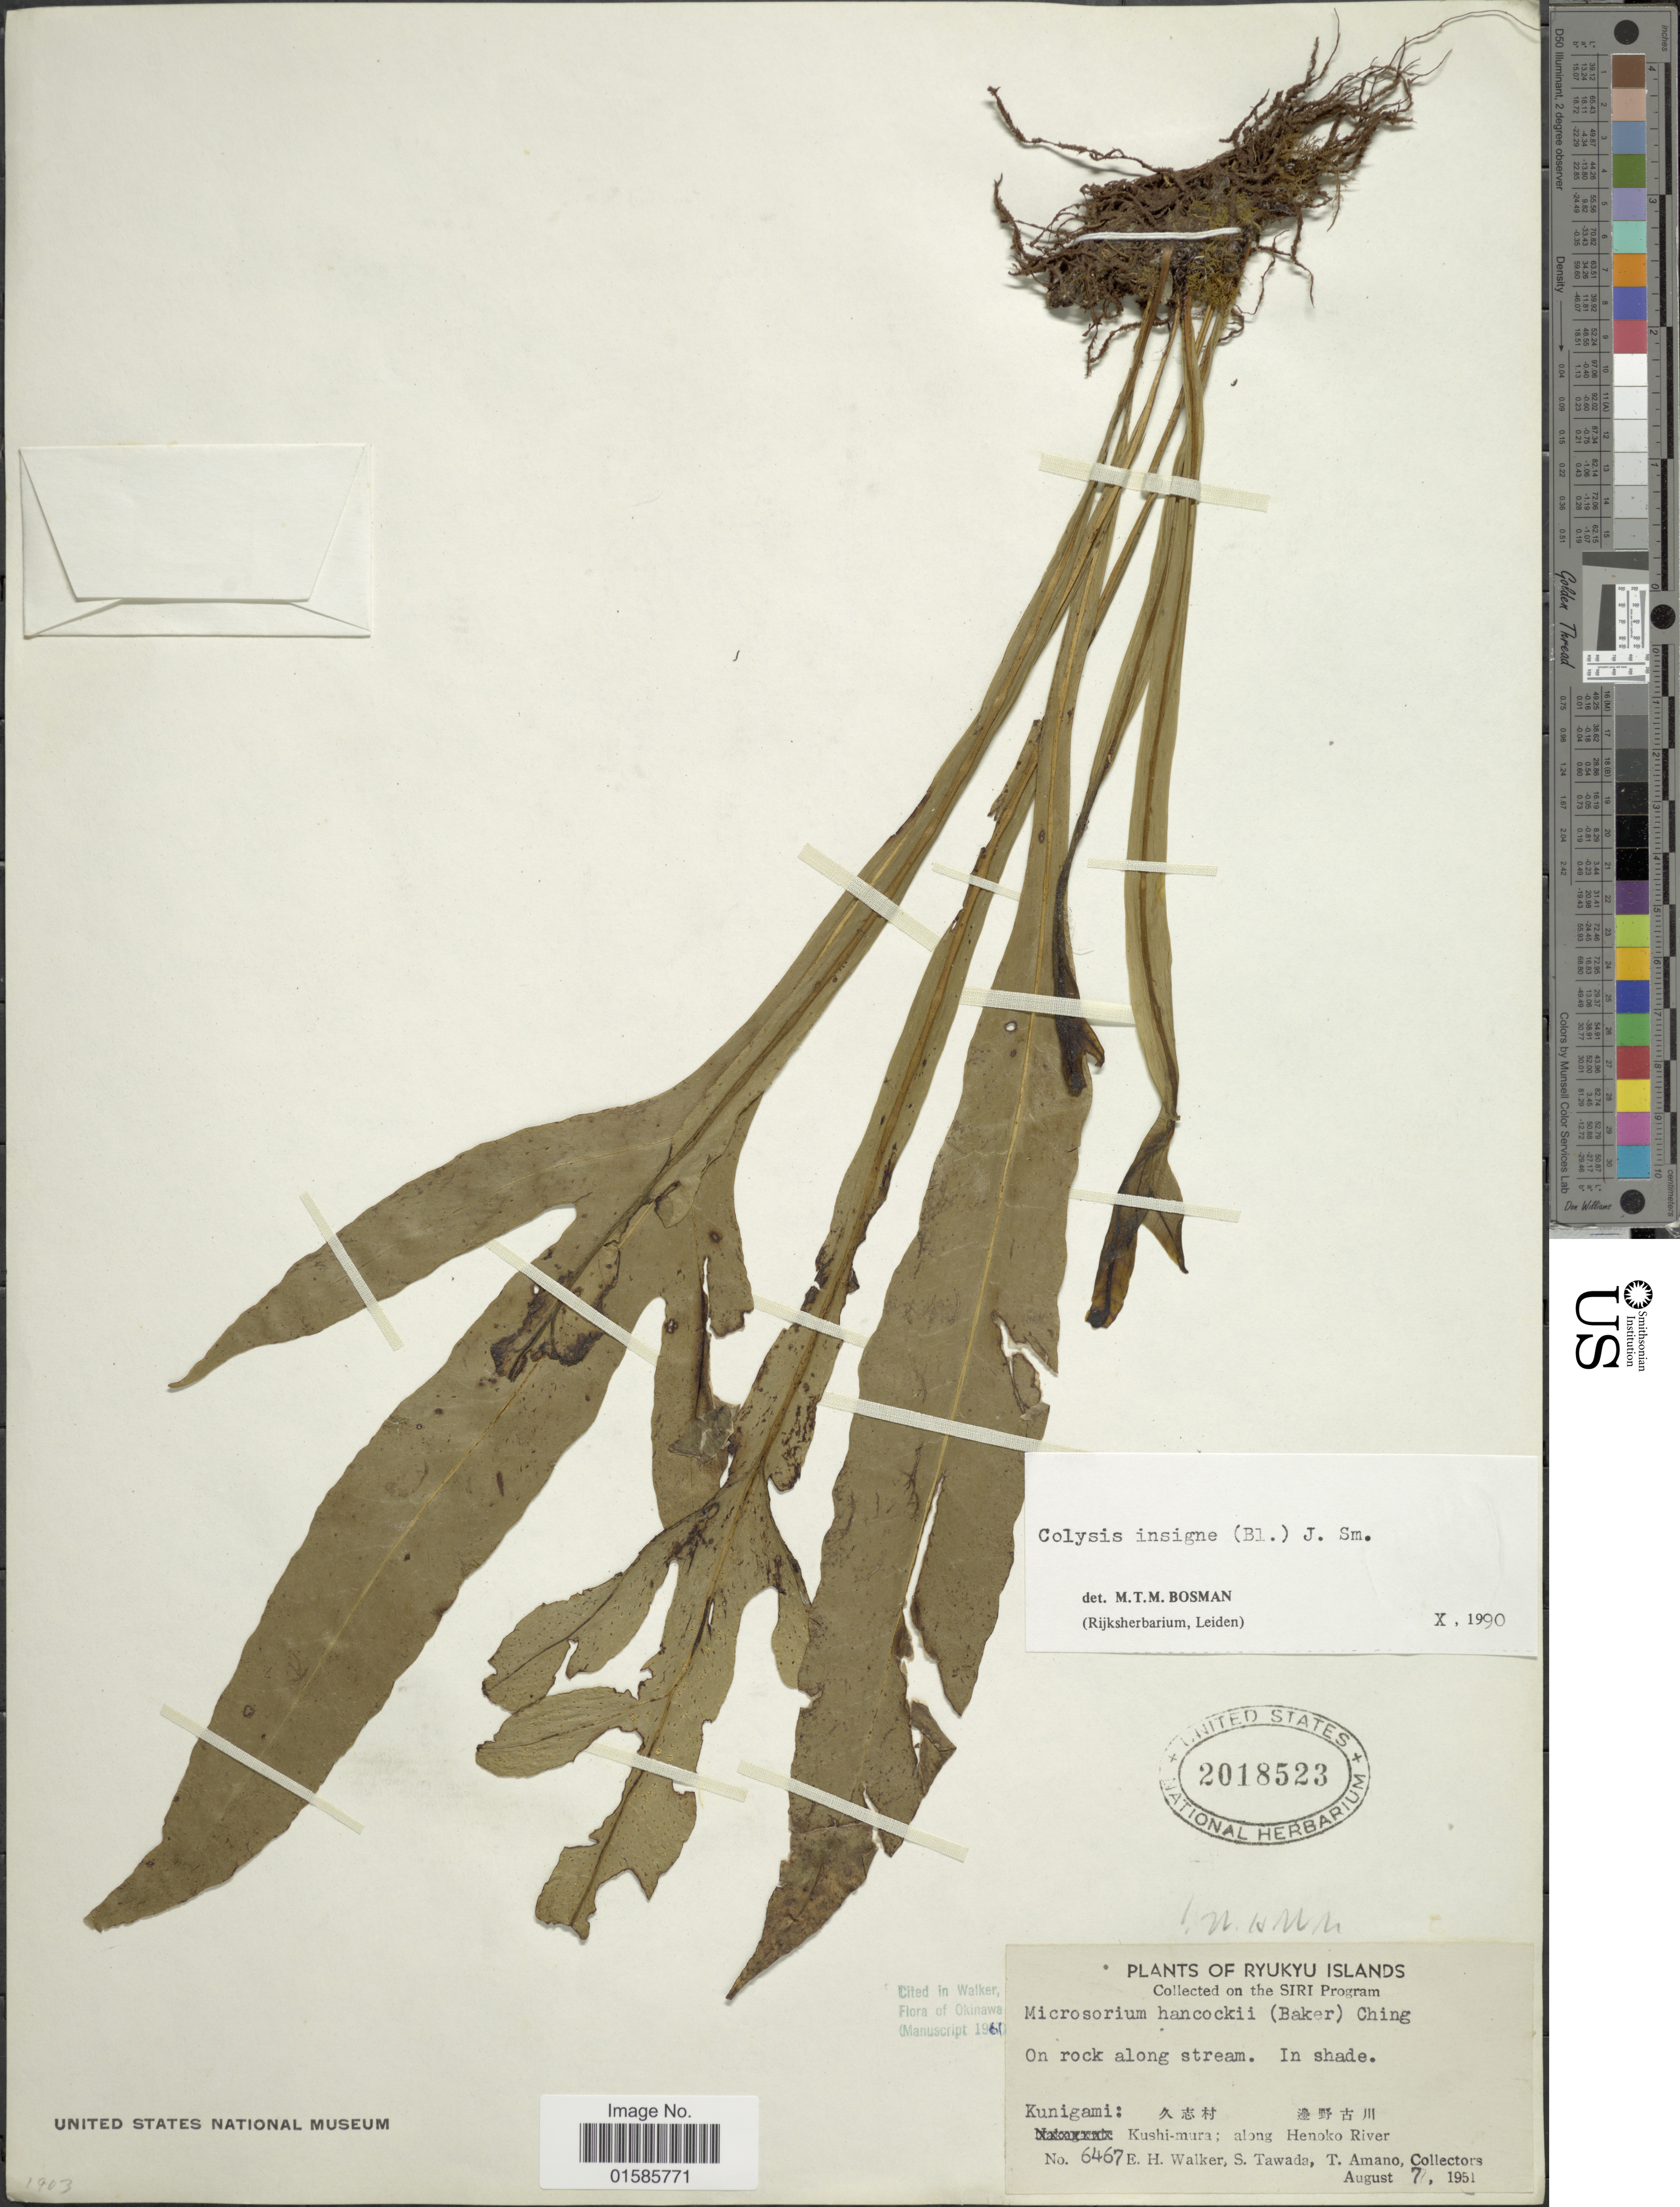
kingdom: Plantae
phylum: Tracheophyta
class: Polypodiopsida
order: Polypodiales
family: Polypodiaceae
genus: Microsorum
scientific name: Microsorum insigne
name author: (Blume) Copel.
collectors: E. H. Walker, S. Tawada & T. Amano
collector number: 6467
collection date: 1951-08-07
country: Japan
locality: Ryukyu Islands, Kunigami: Kushi-mura; along Henoko River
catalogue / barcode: US 2018523